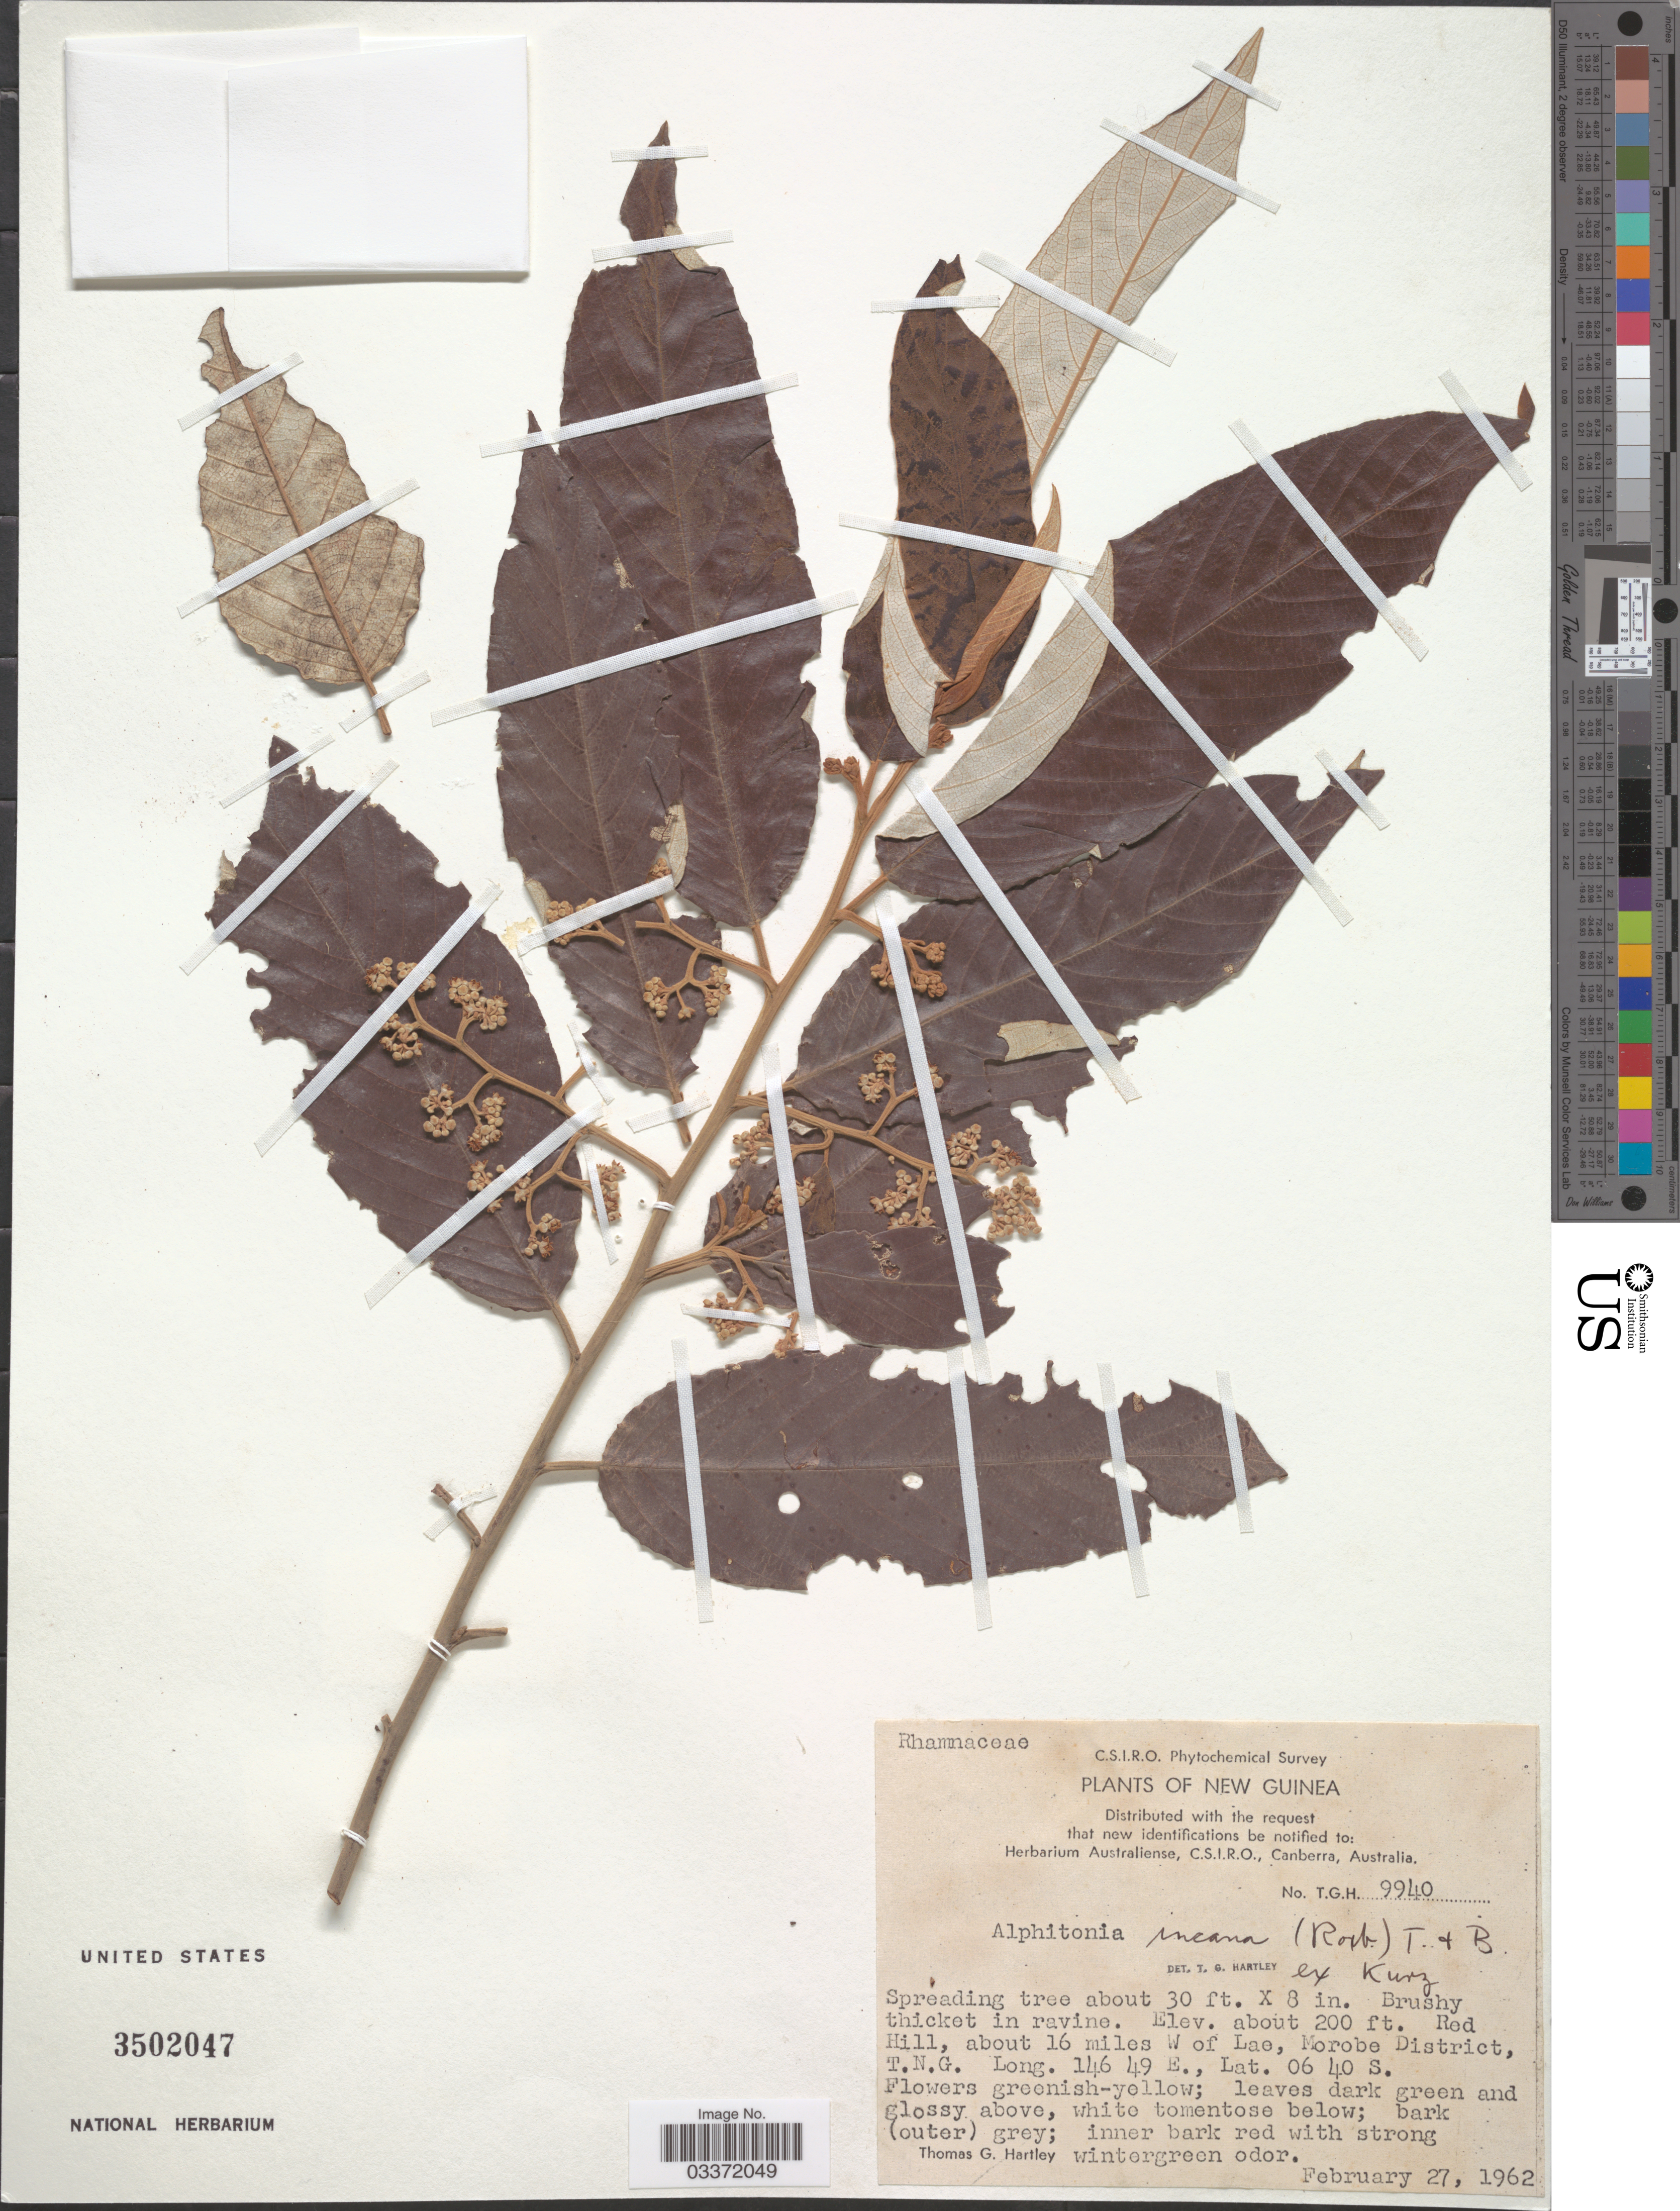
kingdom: Plantae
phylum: Tracheophyta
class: Magnoliopsida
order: Rosales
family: Rhamnaceae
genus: Alphitonia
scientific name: Alphitonia incana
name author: (Roxb.) Teisjm. & Binn. ex Kurz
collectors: T. Hartley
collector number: T.G.H. 9940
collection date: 1962-02-27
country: Papua New Guinea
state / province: Morobe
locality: New Guinea. Red Hill, about 16 miles W of Lae, Morobe District, T.N.G.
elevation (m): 61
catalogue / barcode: US 3502047